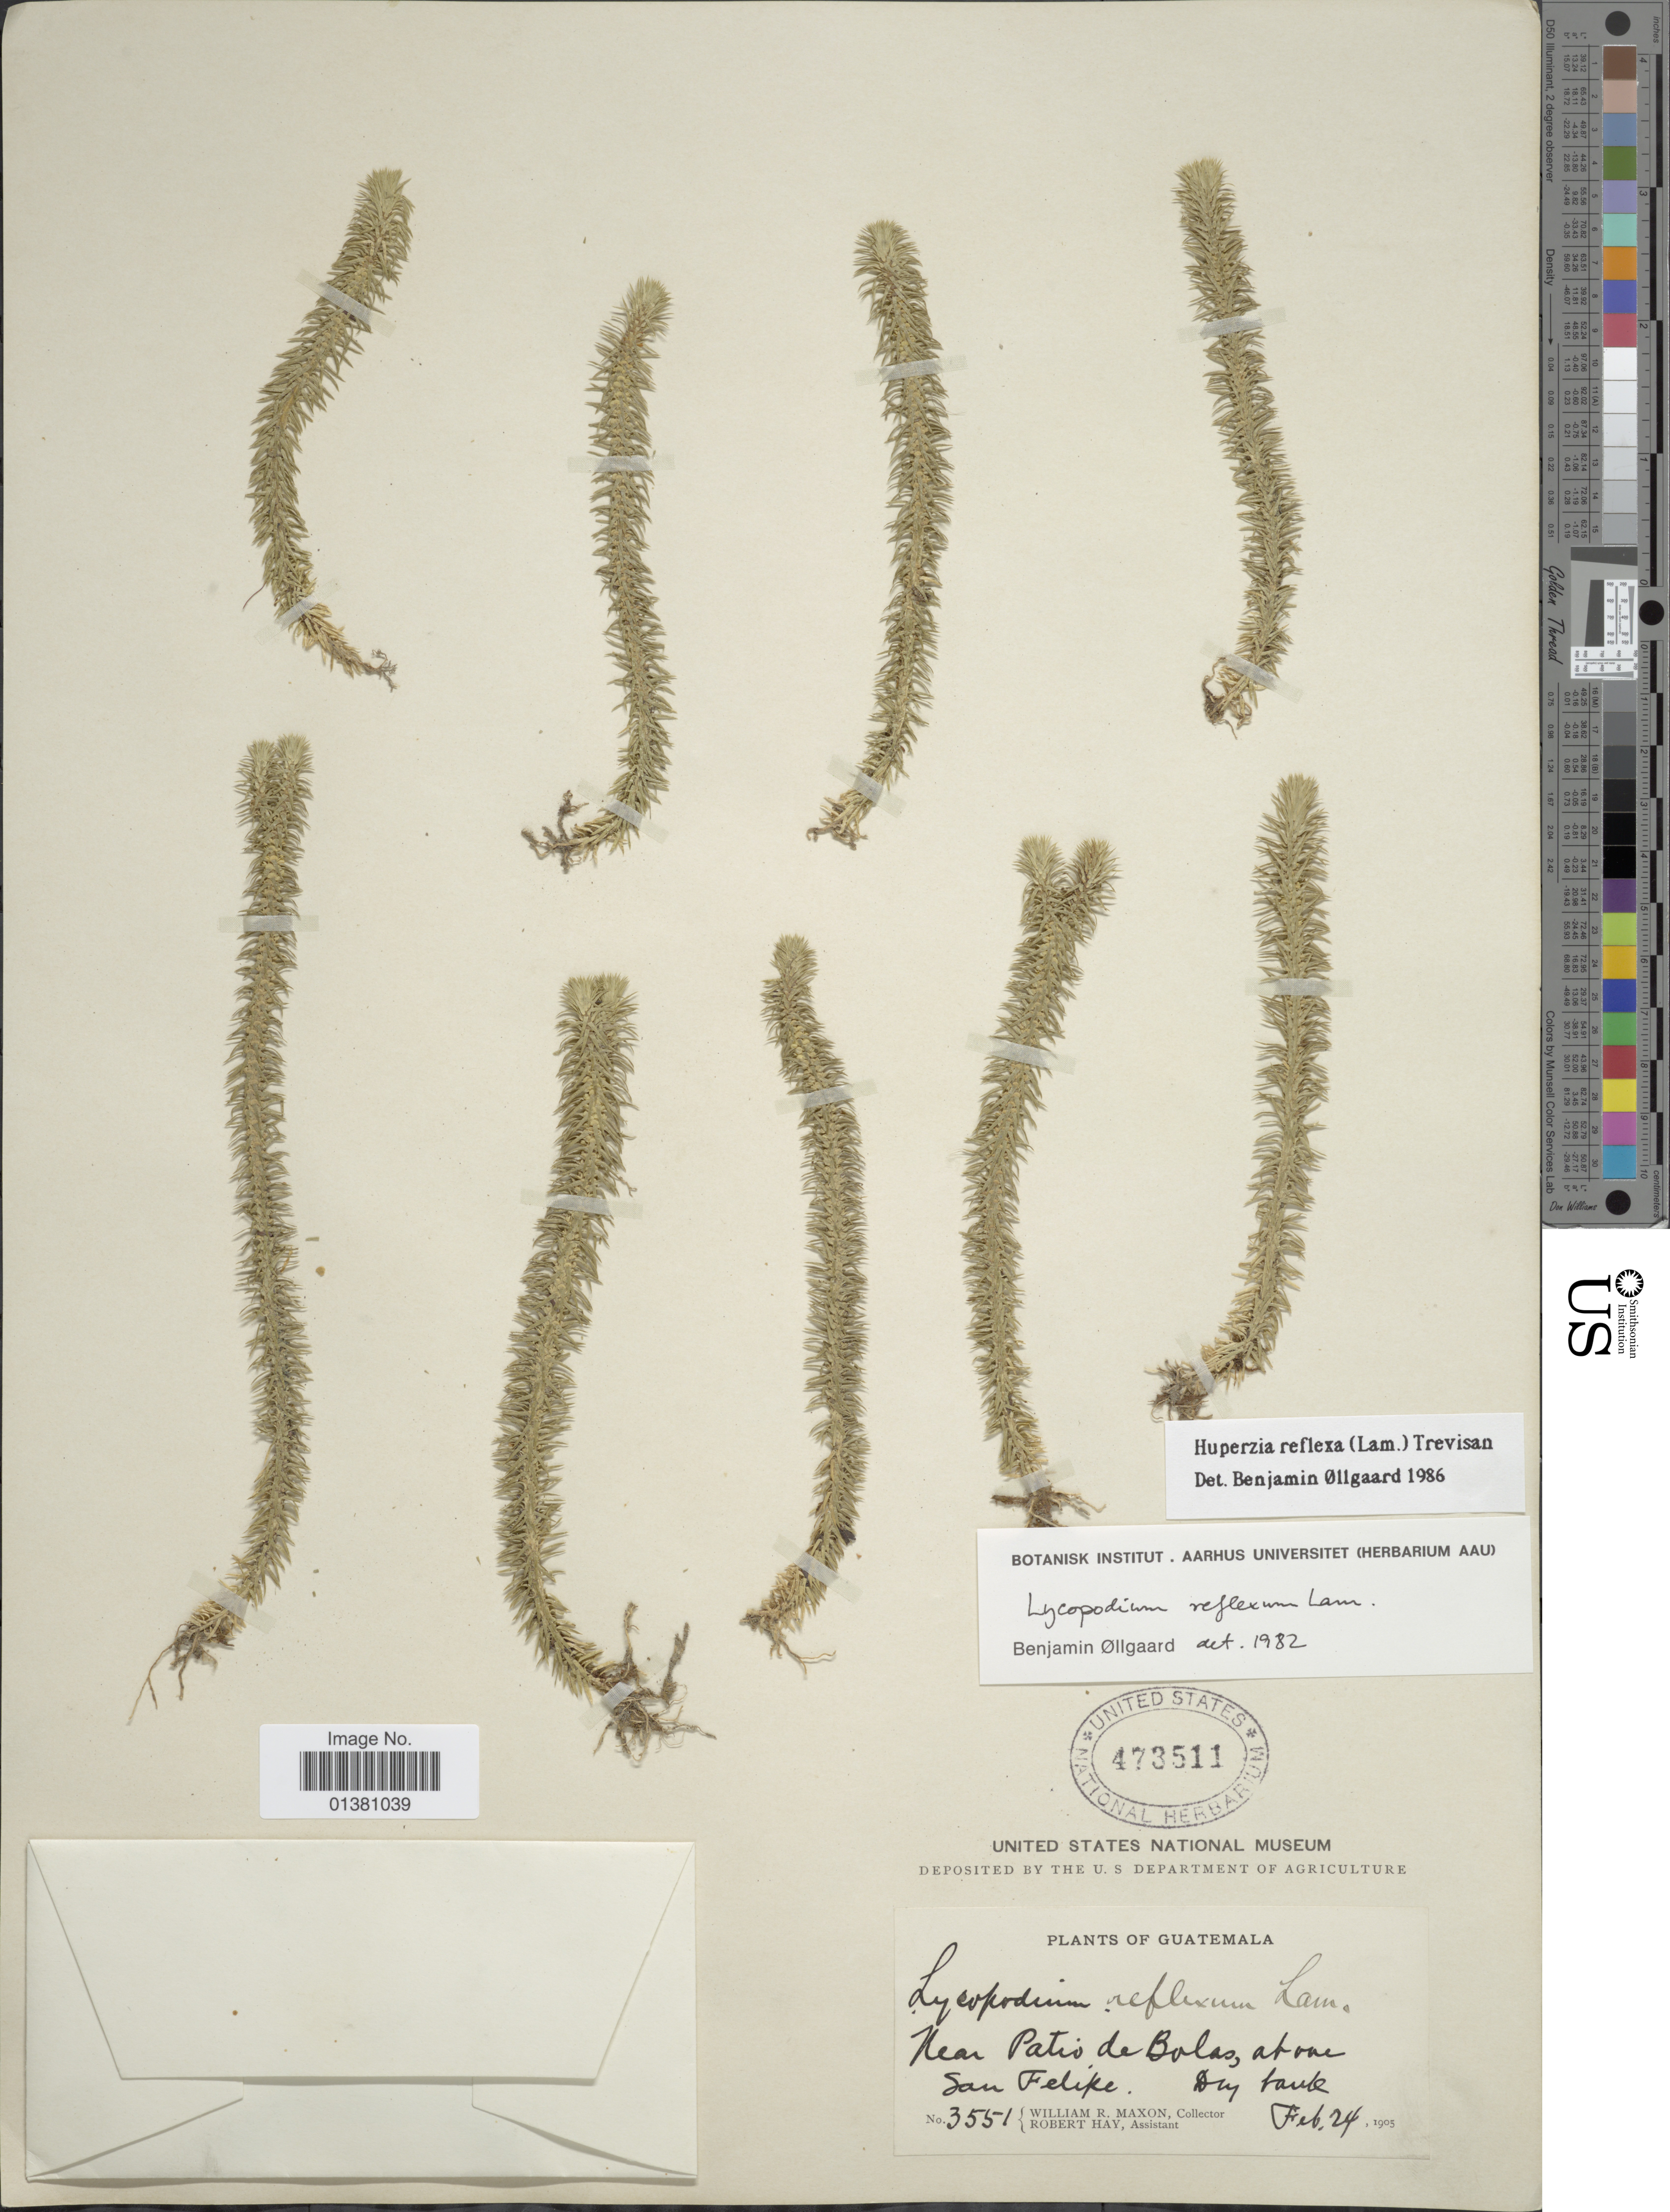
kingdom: Plantae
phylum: Tracheophyta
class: Lycopodiopsida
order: Lycopodiales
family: Lycopodiaceae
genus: Phlegmariurus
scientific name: Phlegmariurus reflexus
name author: (Lam.) B. Øllg.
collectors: W. R. Maxon & R. Hay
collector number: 3551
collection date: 1905-02-24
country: Guatemala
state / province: Guatemala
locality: Near Patio de Bolas, above San Felipe.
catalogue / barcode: US 473511